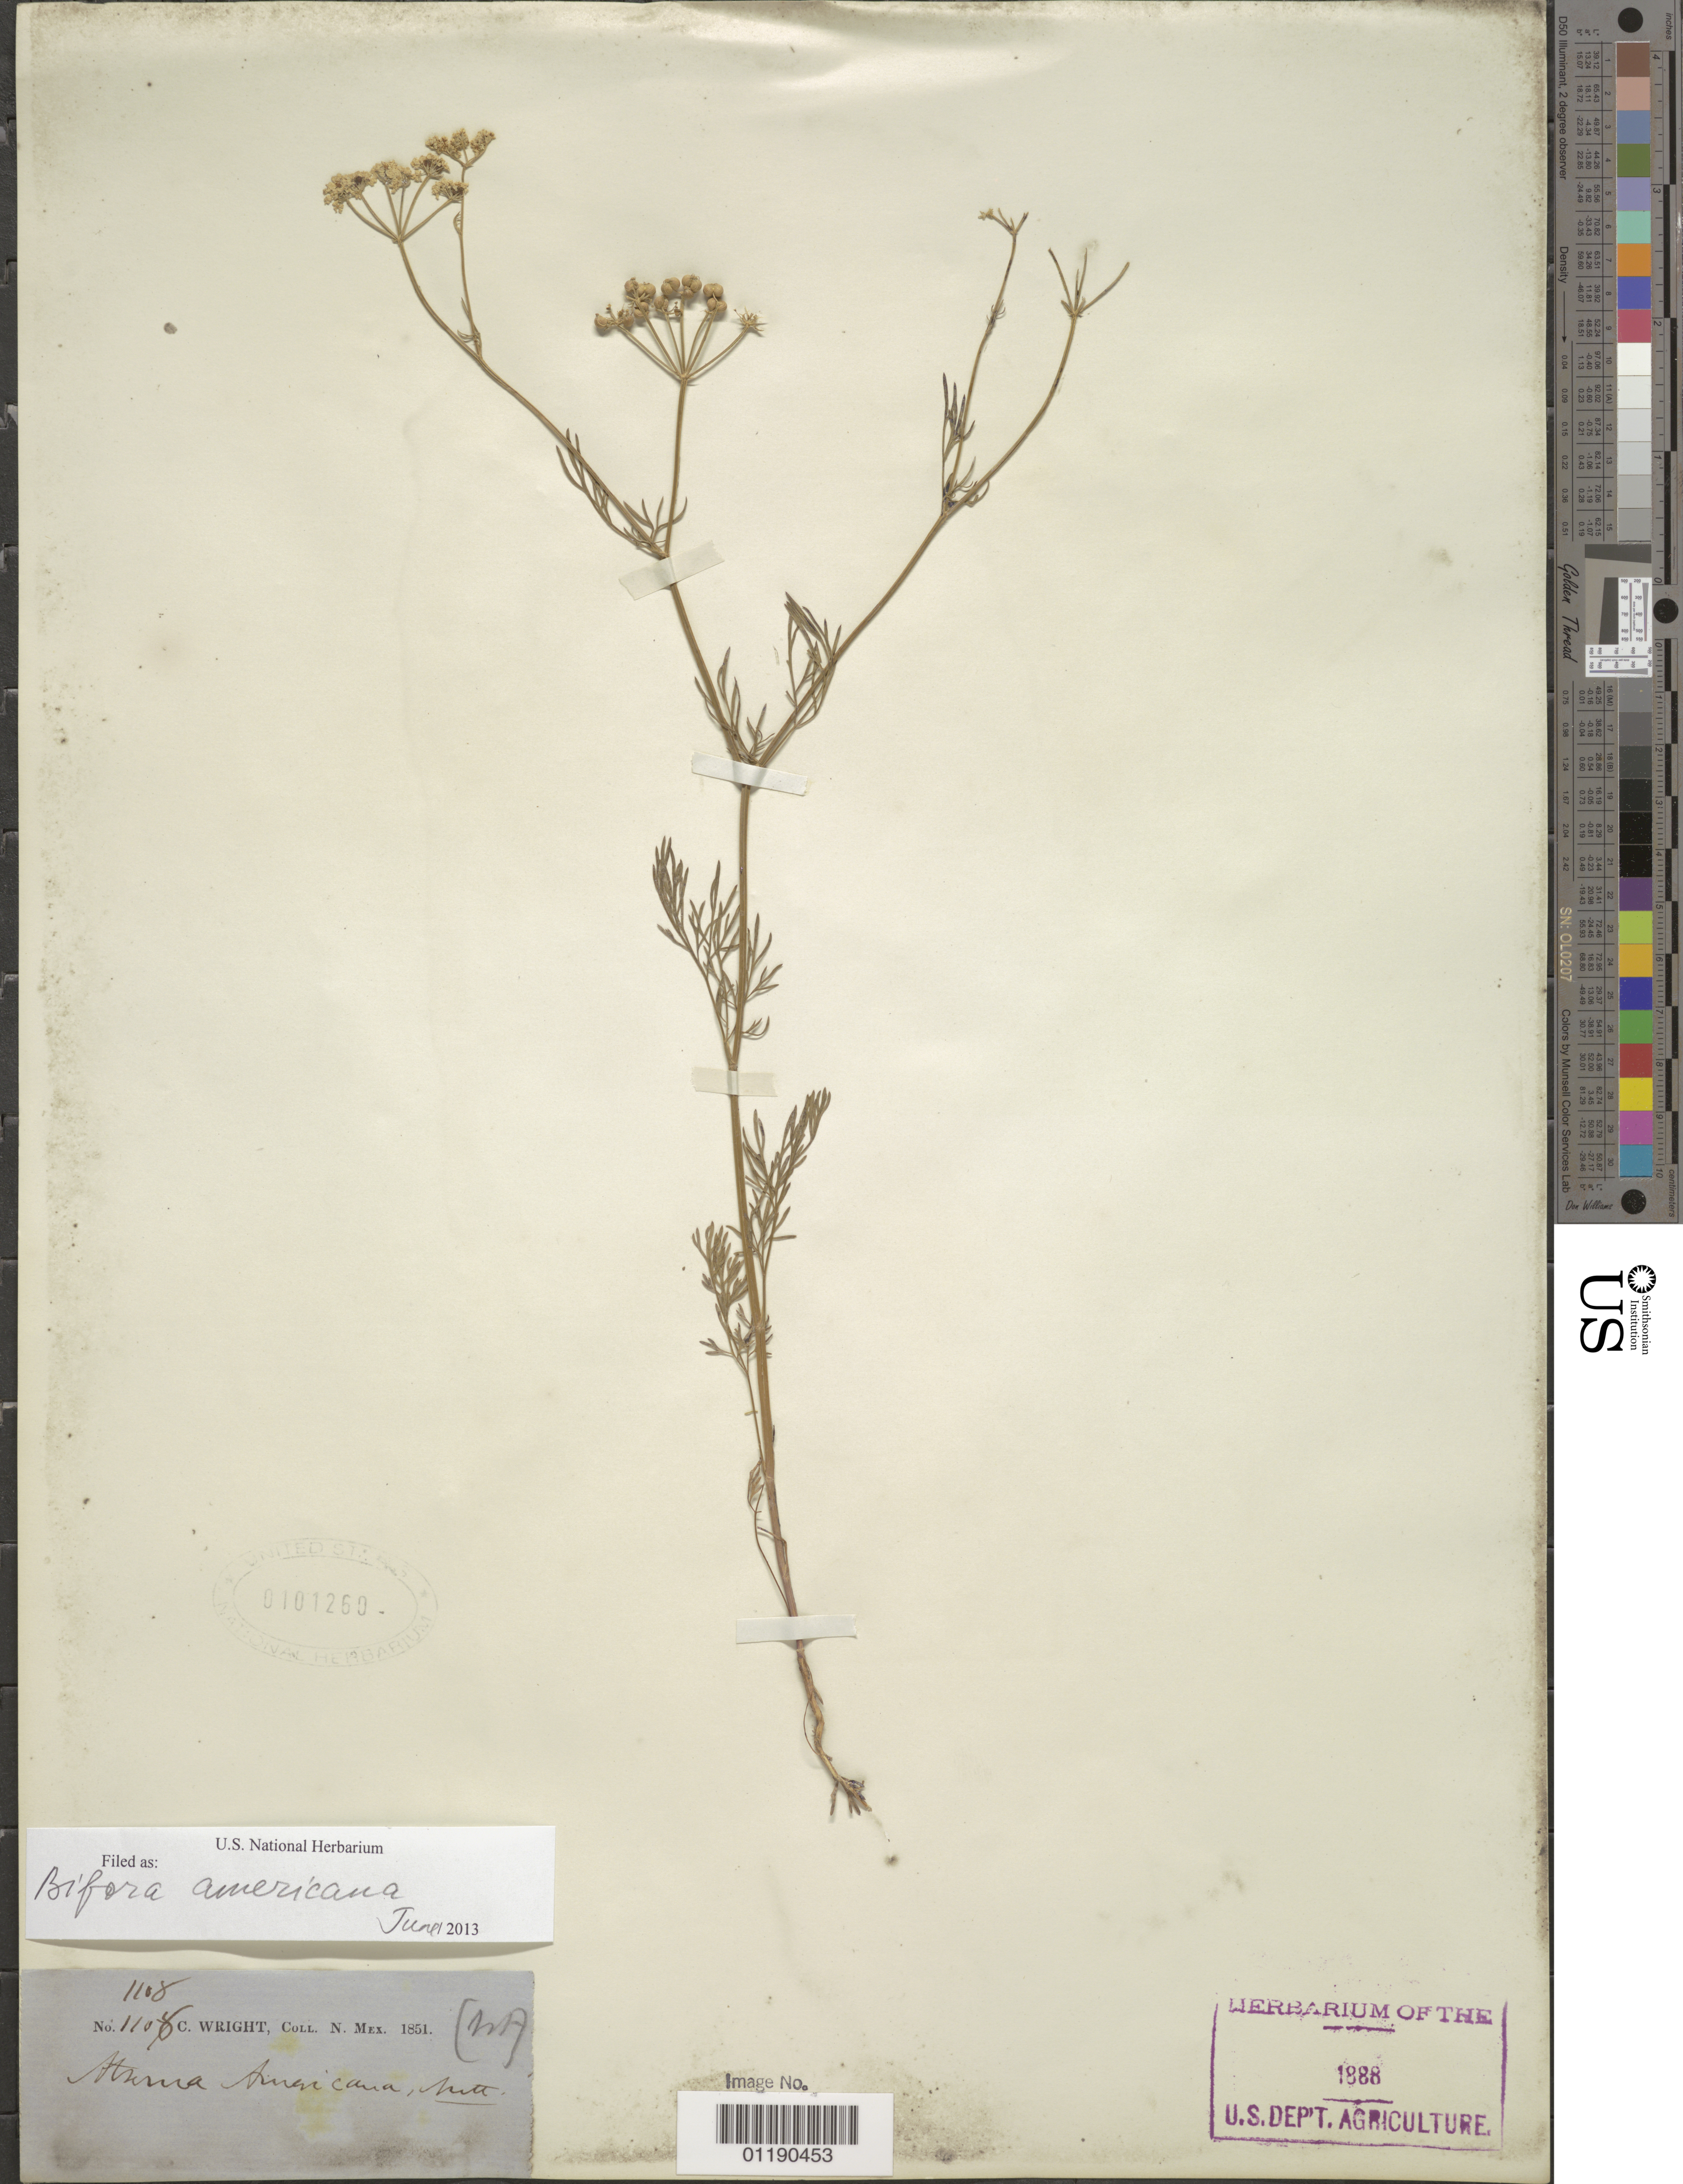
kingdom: Plantae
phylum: Tracheophyta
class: Magnoliopsida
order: Apiales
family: Apiaceae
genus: Bifora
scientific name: Bifora americana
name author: (DC.) Benth. & Hook. f. ex S. Watson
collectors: C. Wright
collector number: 1108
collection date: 1851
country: United States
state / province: New Mexico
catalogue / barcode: US 101260